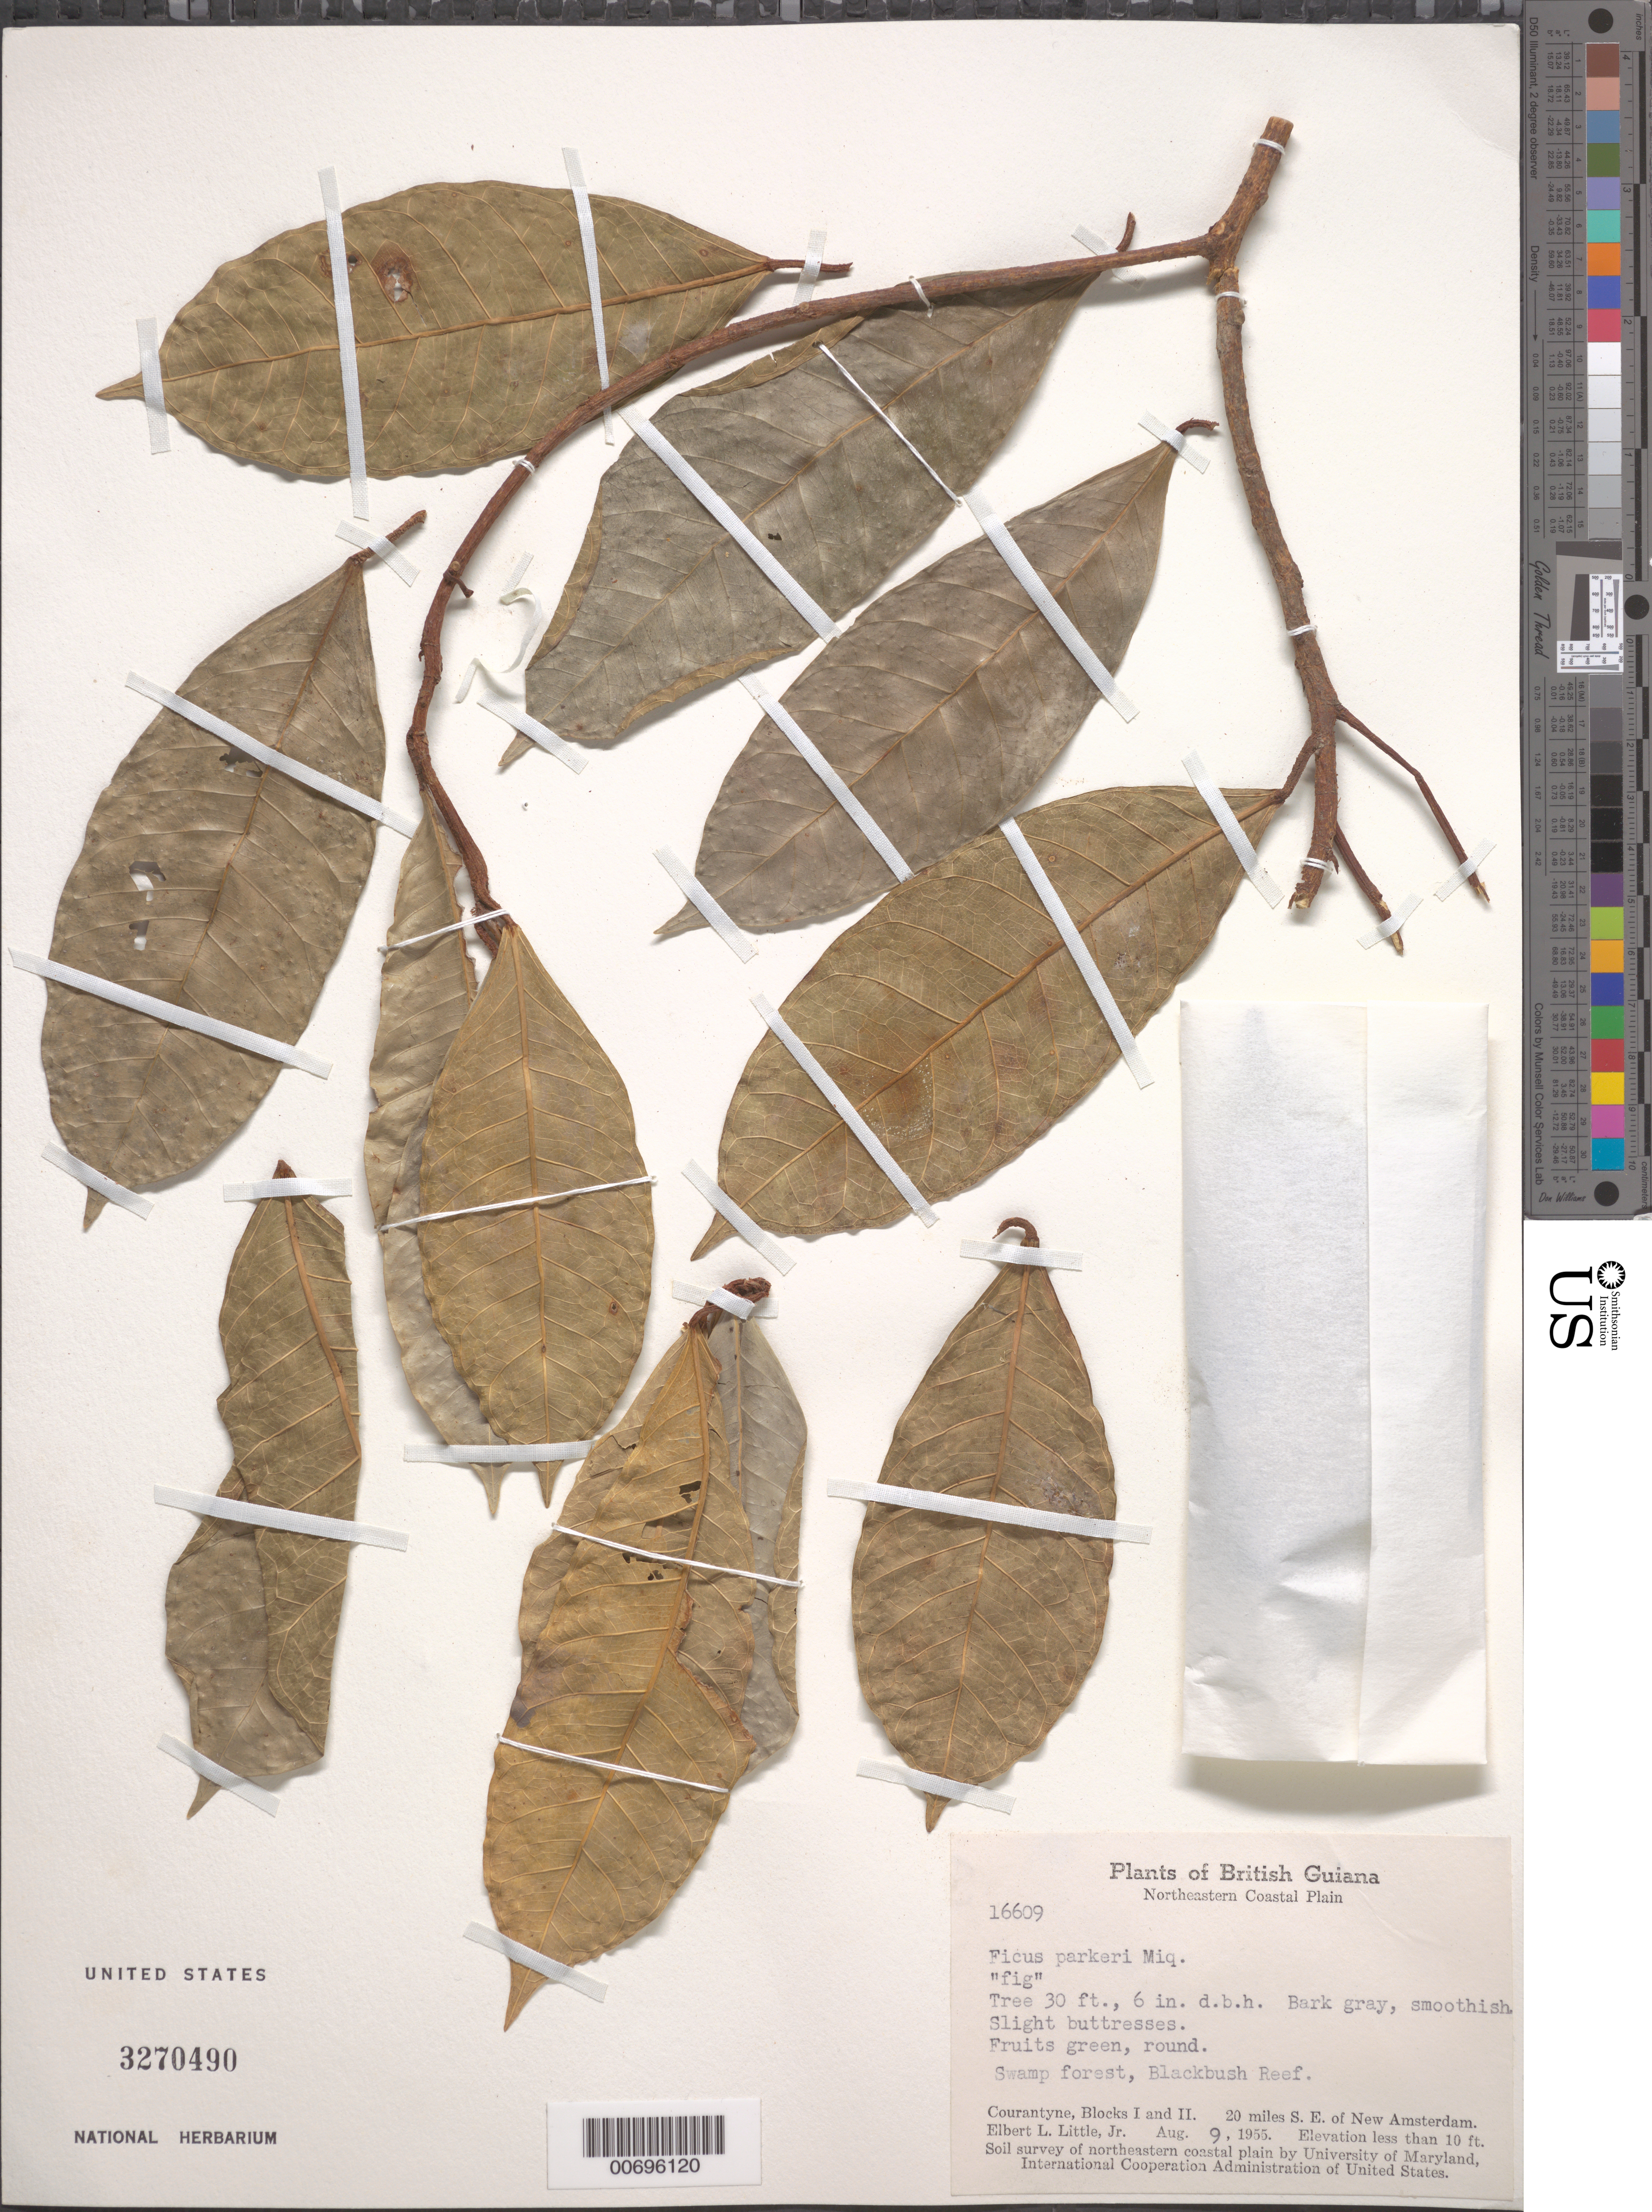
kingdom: Plantae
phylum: Tracheophyta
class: Magnoliopsida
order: Rosales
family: Moraceae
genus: Ficus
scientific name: Ficus parkeri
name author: Miq.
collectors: E. L. Little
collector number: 16609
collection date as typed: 9-Aug-55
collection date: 1955-08-09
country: Guyana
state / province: E. Berbice-Corentyne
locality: Courantyne, Blocks I & II. 20 mi. SE of New Amsterdam, Blackbush Reef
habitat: Swamp forest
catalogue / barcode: US 3270490